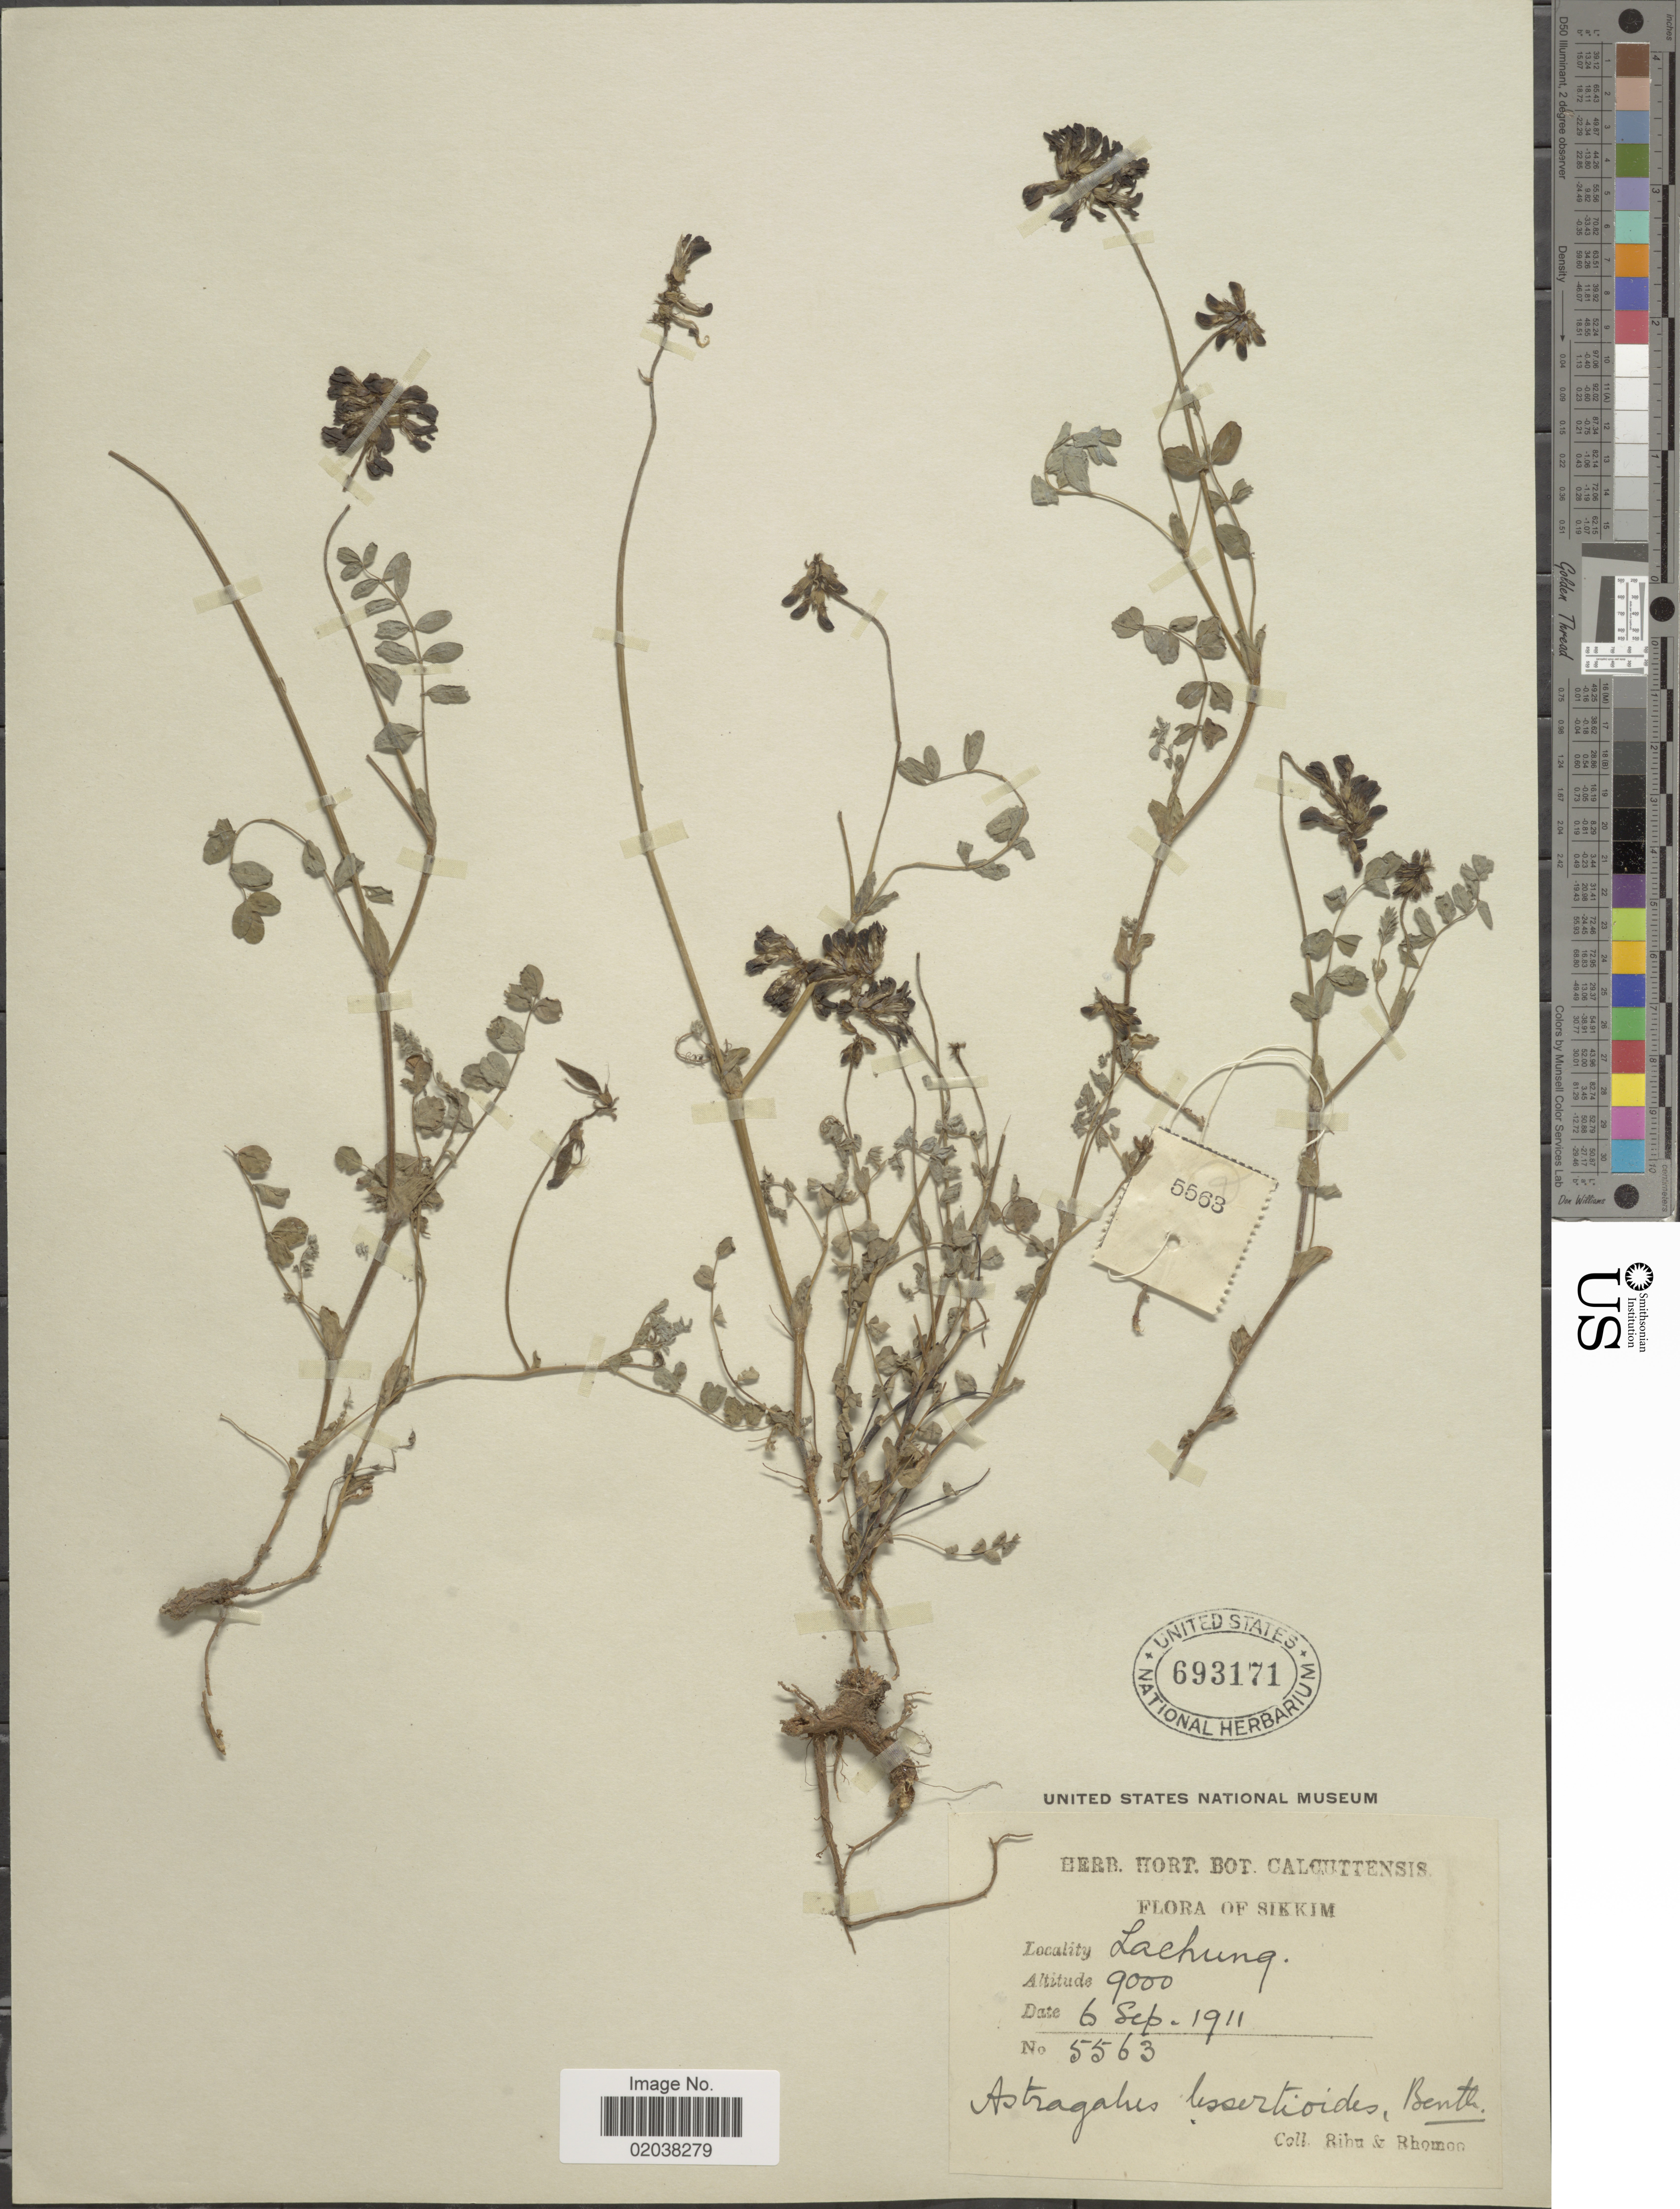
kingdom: Plantae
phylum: Tracheophyta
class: Magnoliopsida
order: Fabales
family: Fabaceae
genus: Astragalus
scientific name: Astragalus lessertioides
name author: Bunge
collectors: Ribu & Rhomoo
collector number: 5563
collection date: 1911-09-06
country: India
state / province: Sikkim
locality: Lachung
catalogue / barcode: US 693171